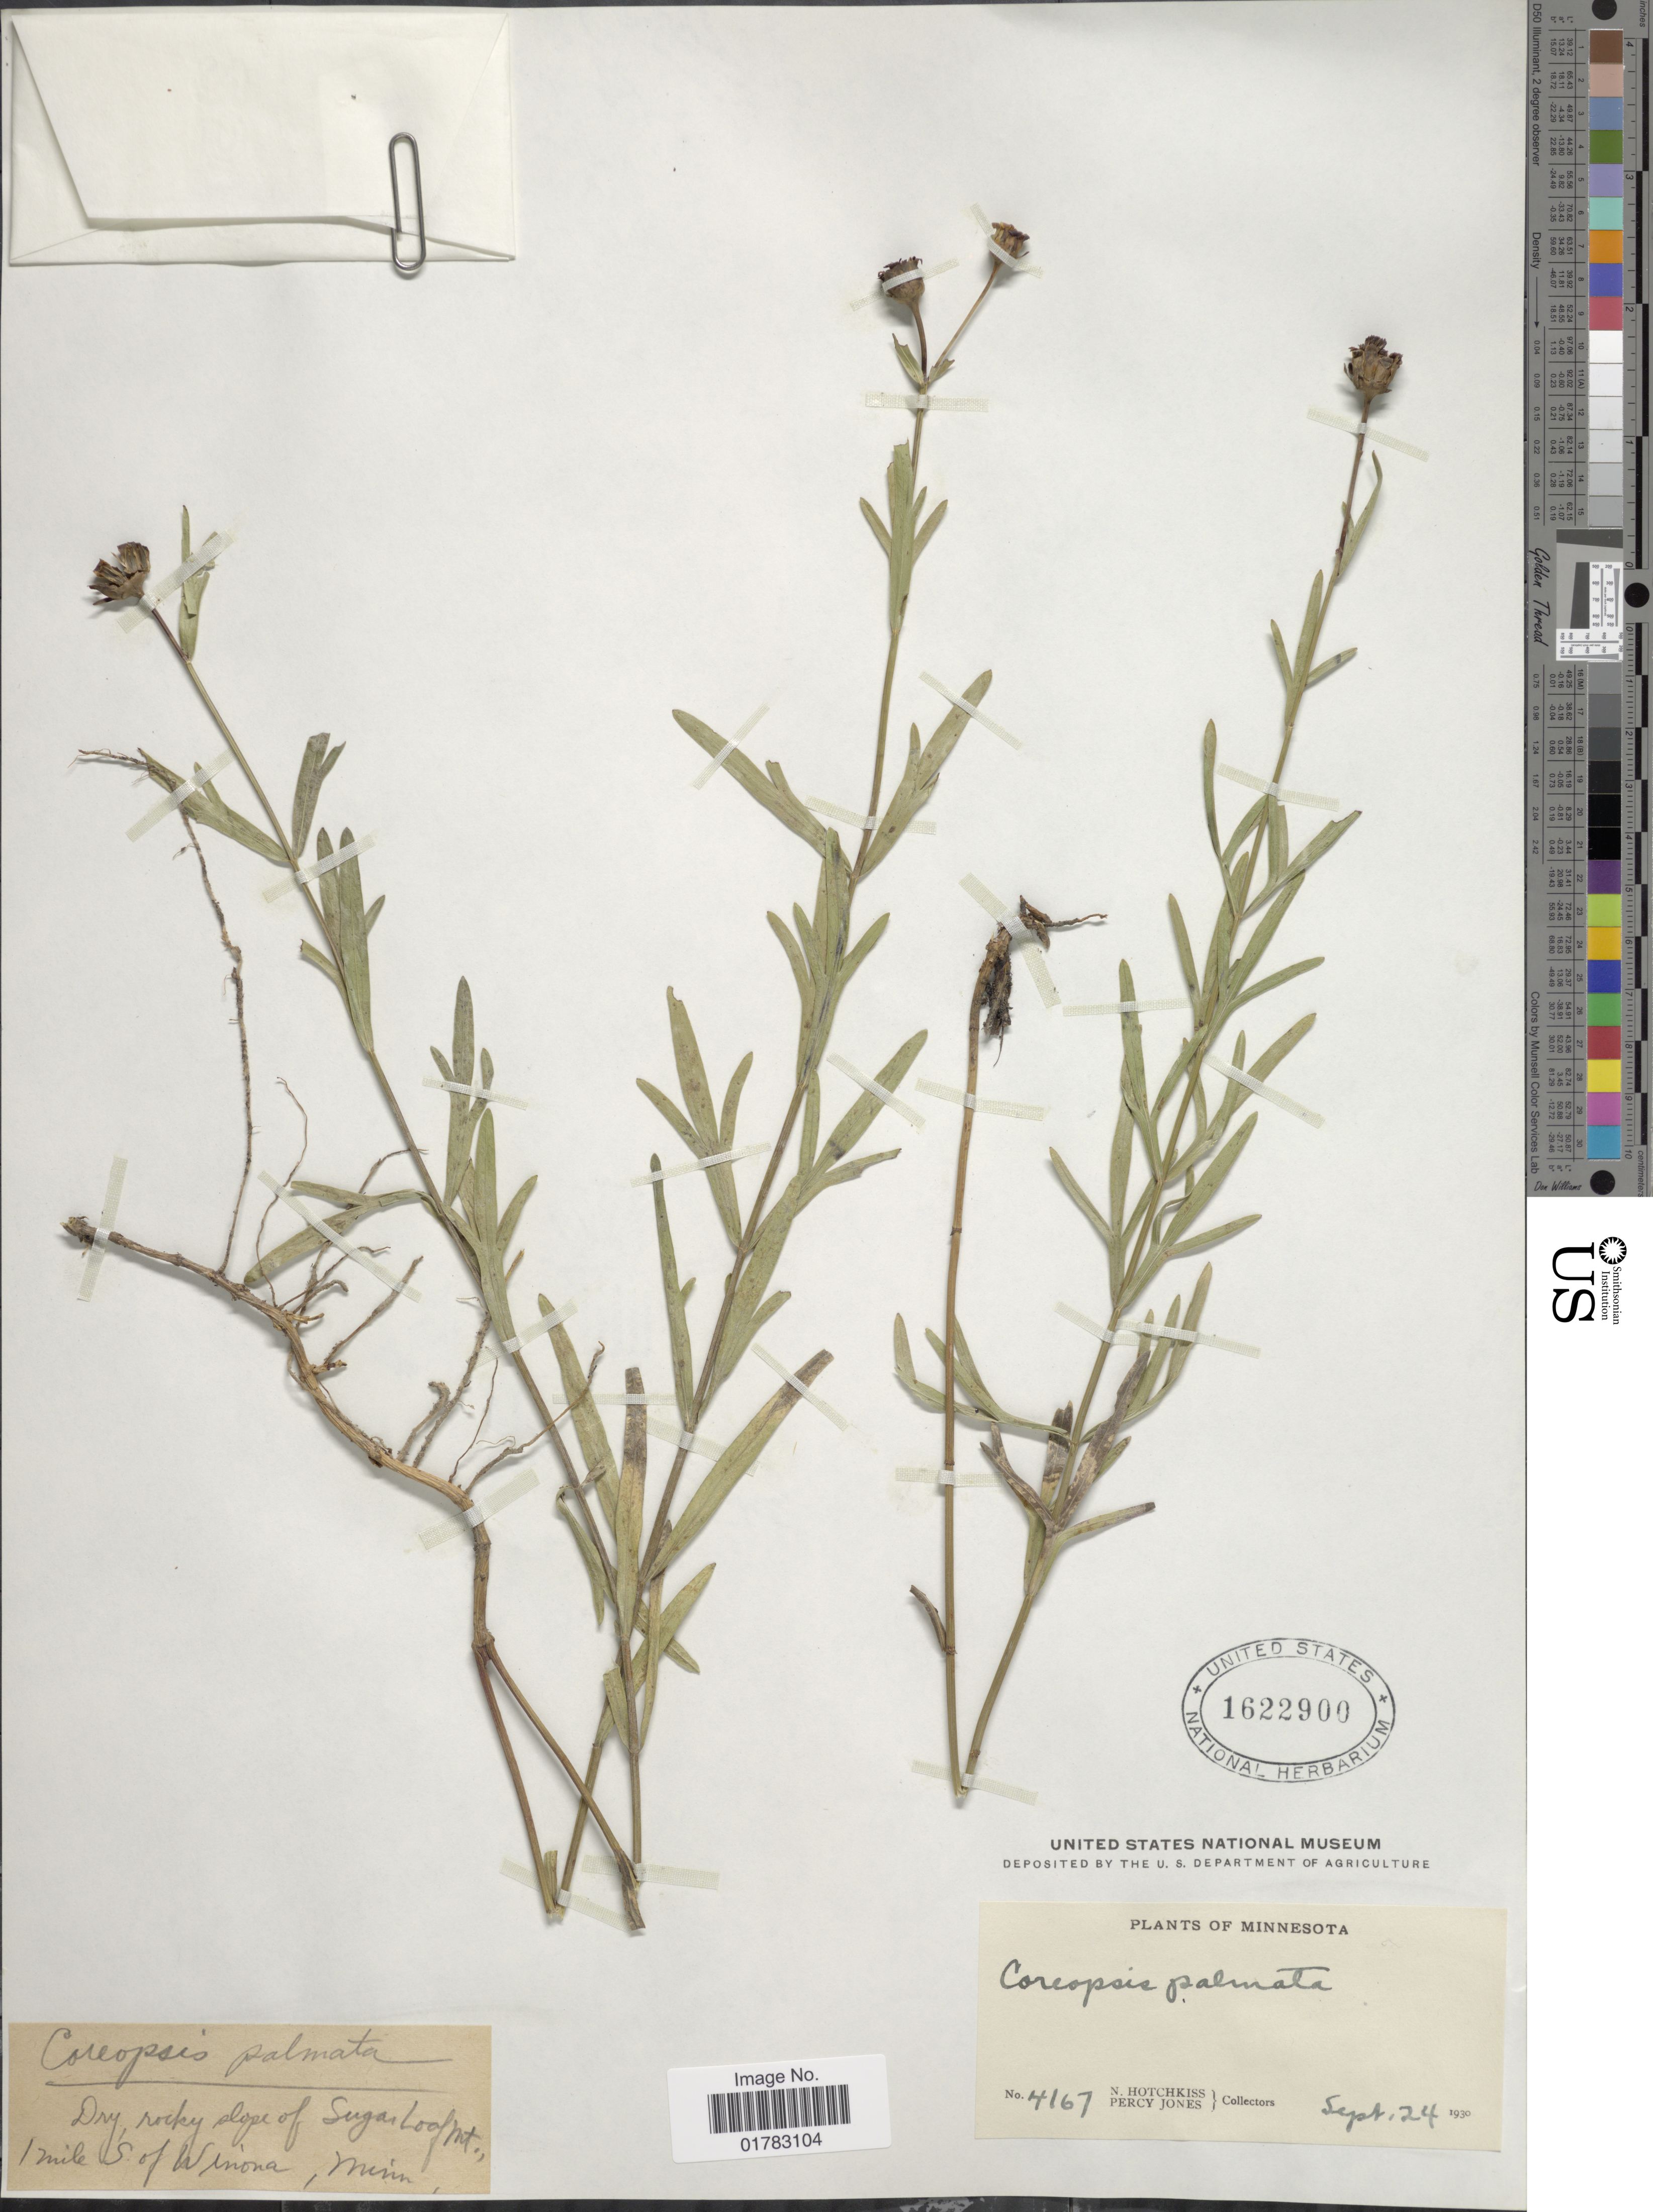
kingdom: Plantae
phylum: Tracheophyta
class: Magnoliopsida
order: Asterales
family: Asteraceae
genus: Coreopsis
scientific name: Coreopsis palmata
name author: Nutt.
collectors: N. Hotchkiss & P. Jones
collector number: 4167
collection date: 1930-09-24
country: United States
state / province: Minnesota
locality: Dry, rocky slope of Sugar Lof Mt., 1 mile S of Winona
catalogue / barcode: US 1622900